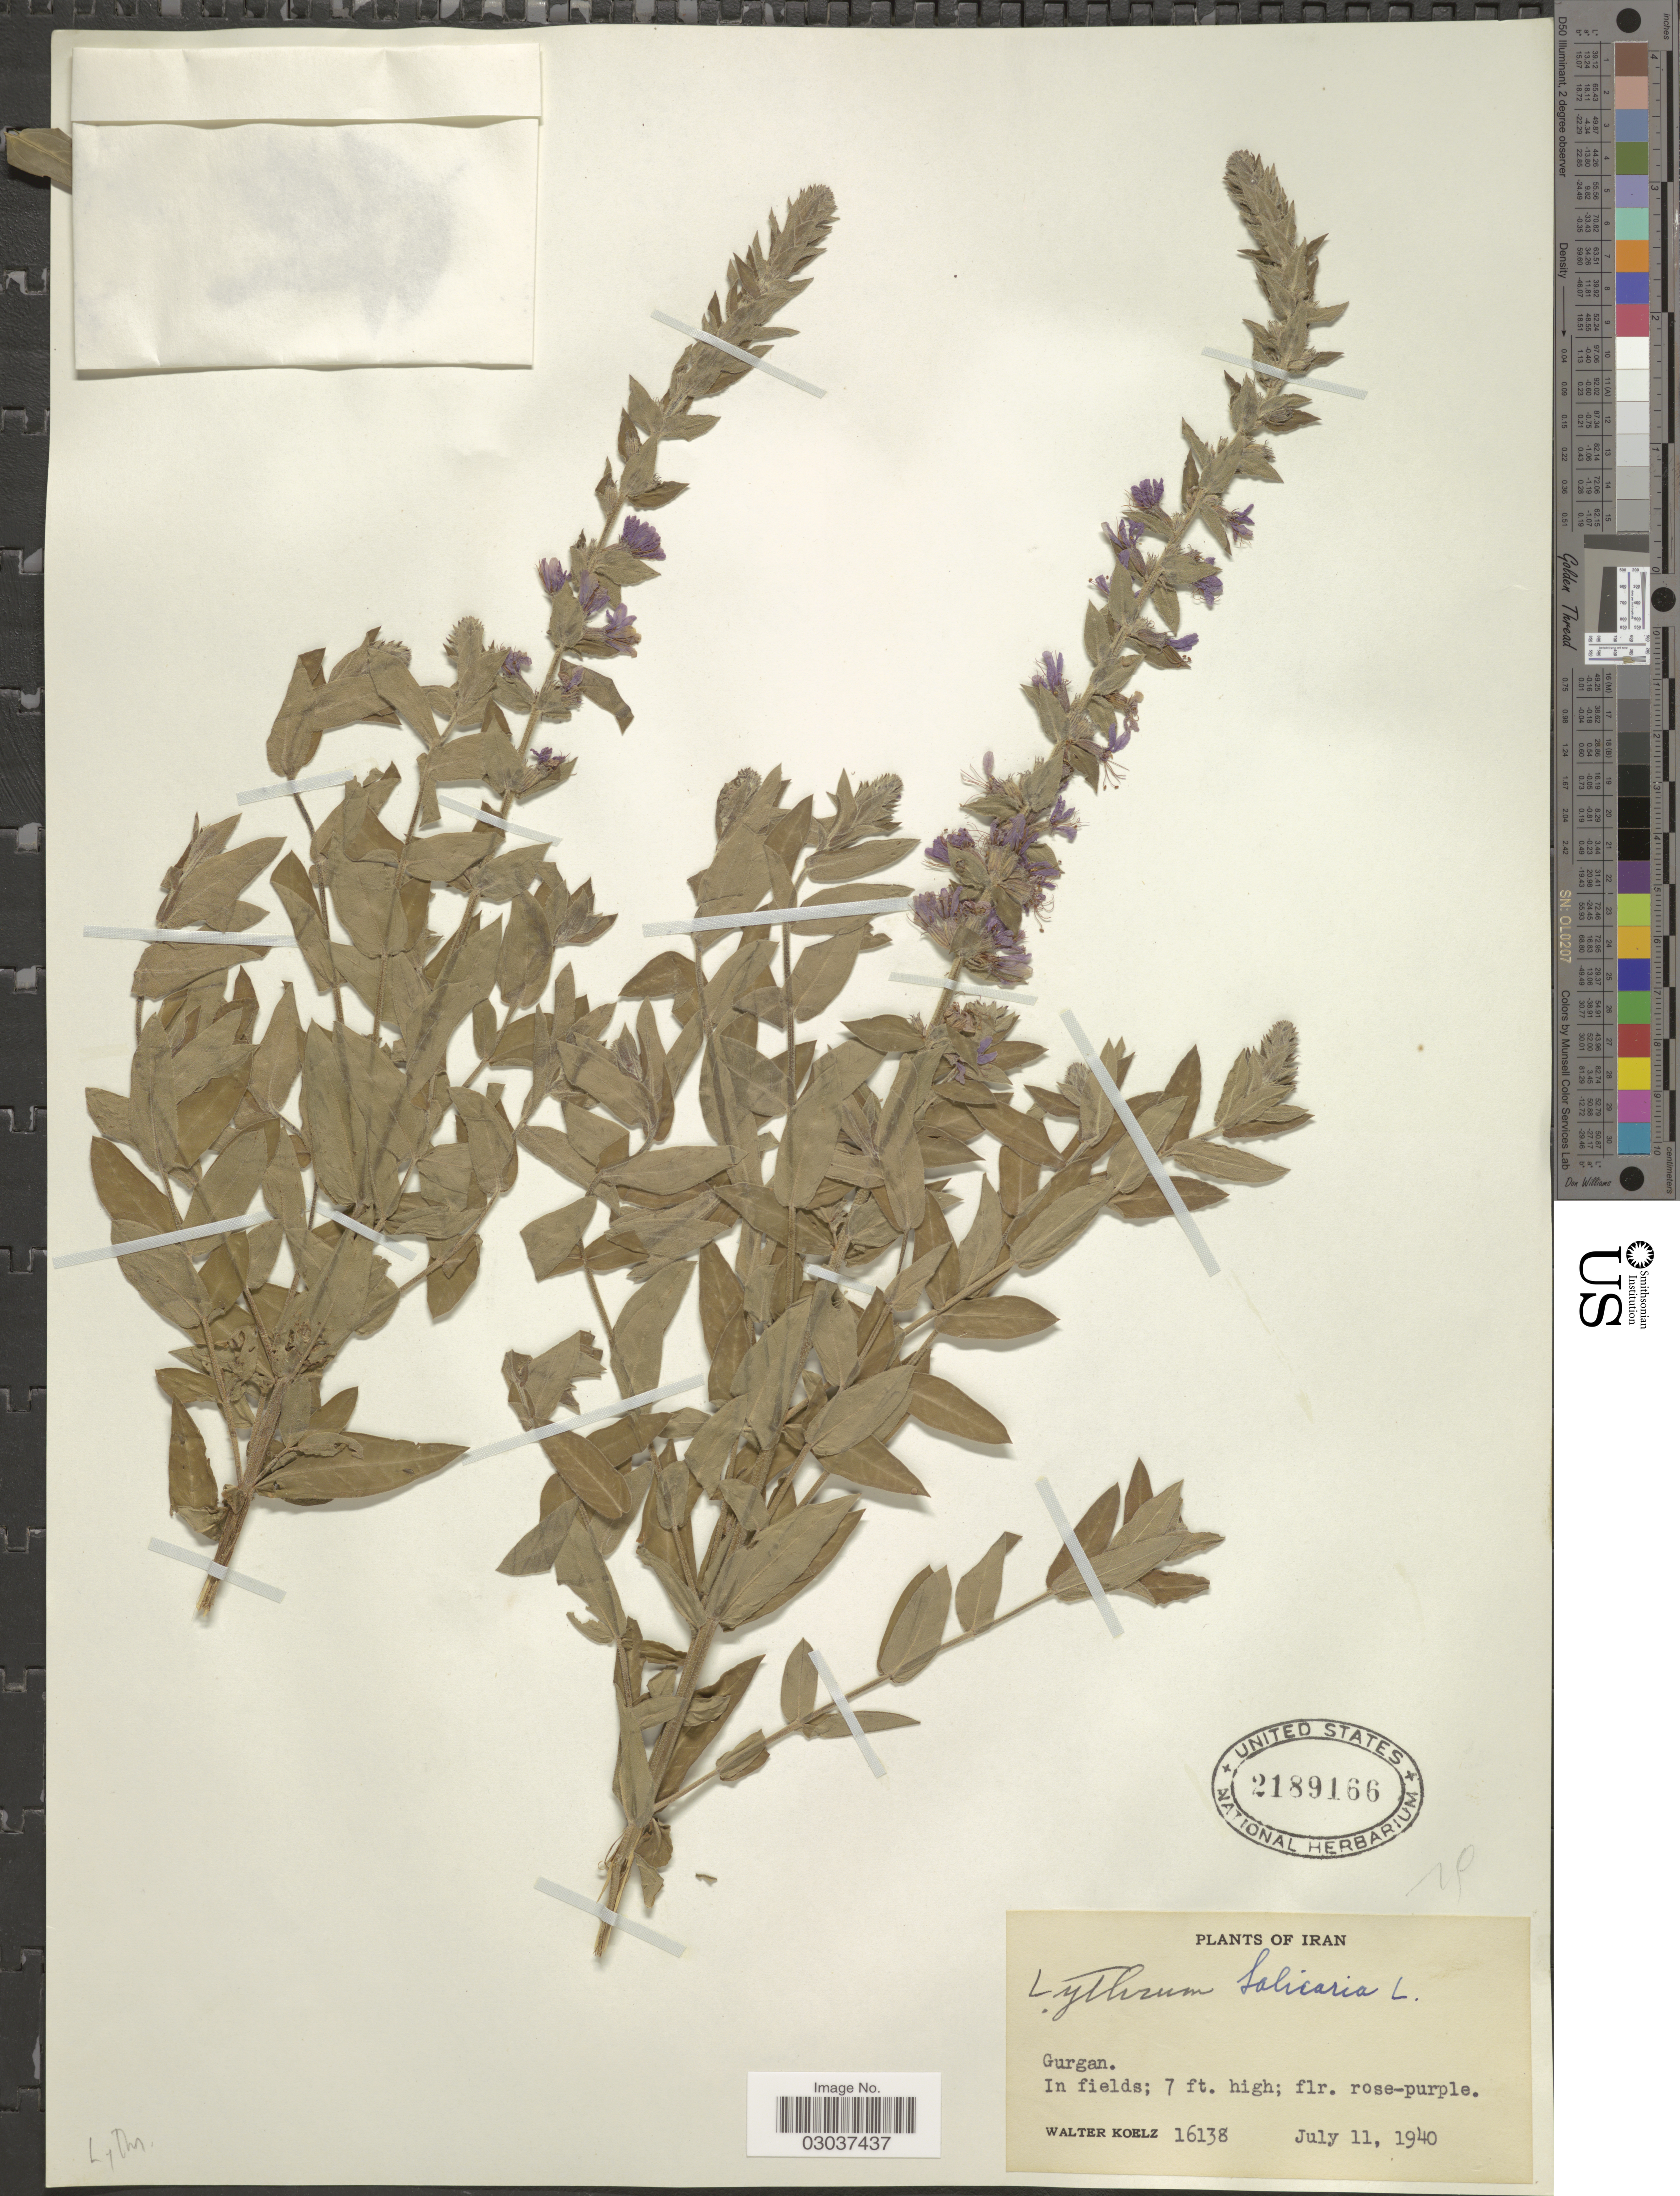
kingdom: Plantae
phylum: Tracheophyta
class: Magnoliopsida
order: Myrtales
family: Lythraceae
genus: Lythrum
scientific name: Lythrum salicaria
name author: L.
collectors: W. N. Koelz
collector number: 16138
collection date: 1940-07-11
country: Iran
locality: Gurgan. In fields.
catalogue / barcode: US 2189166